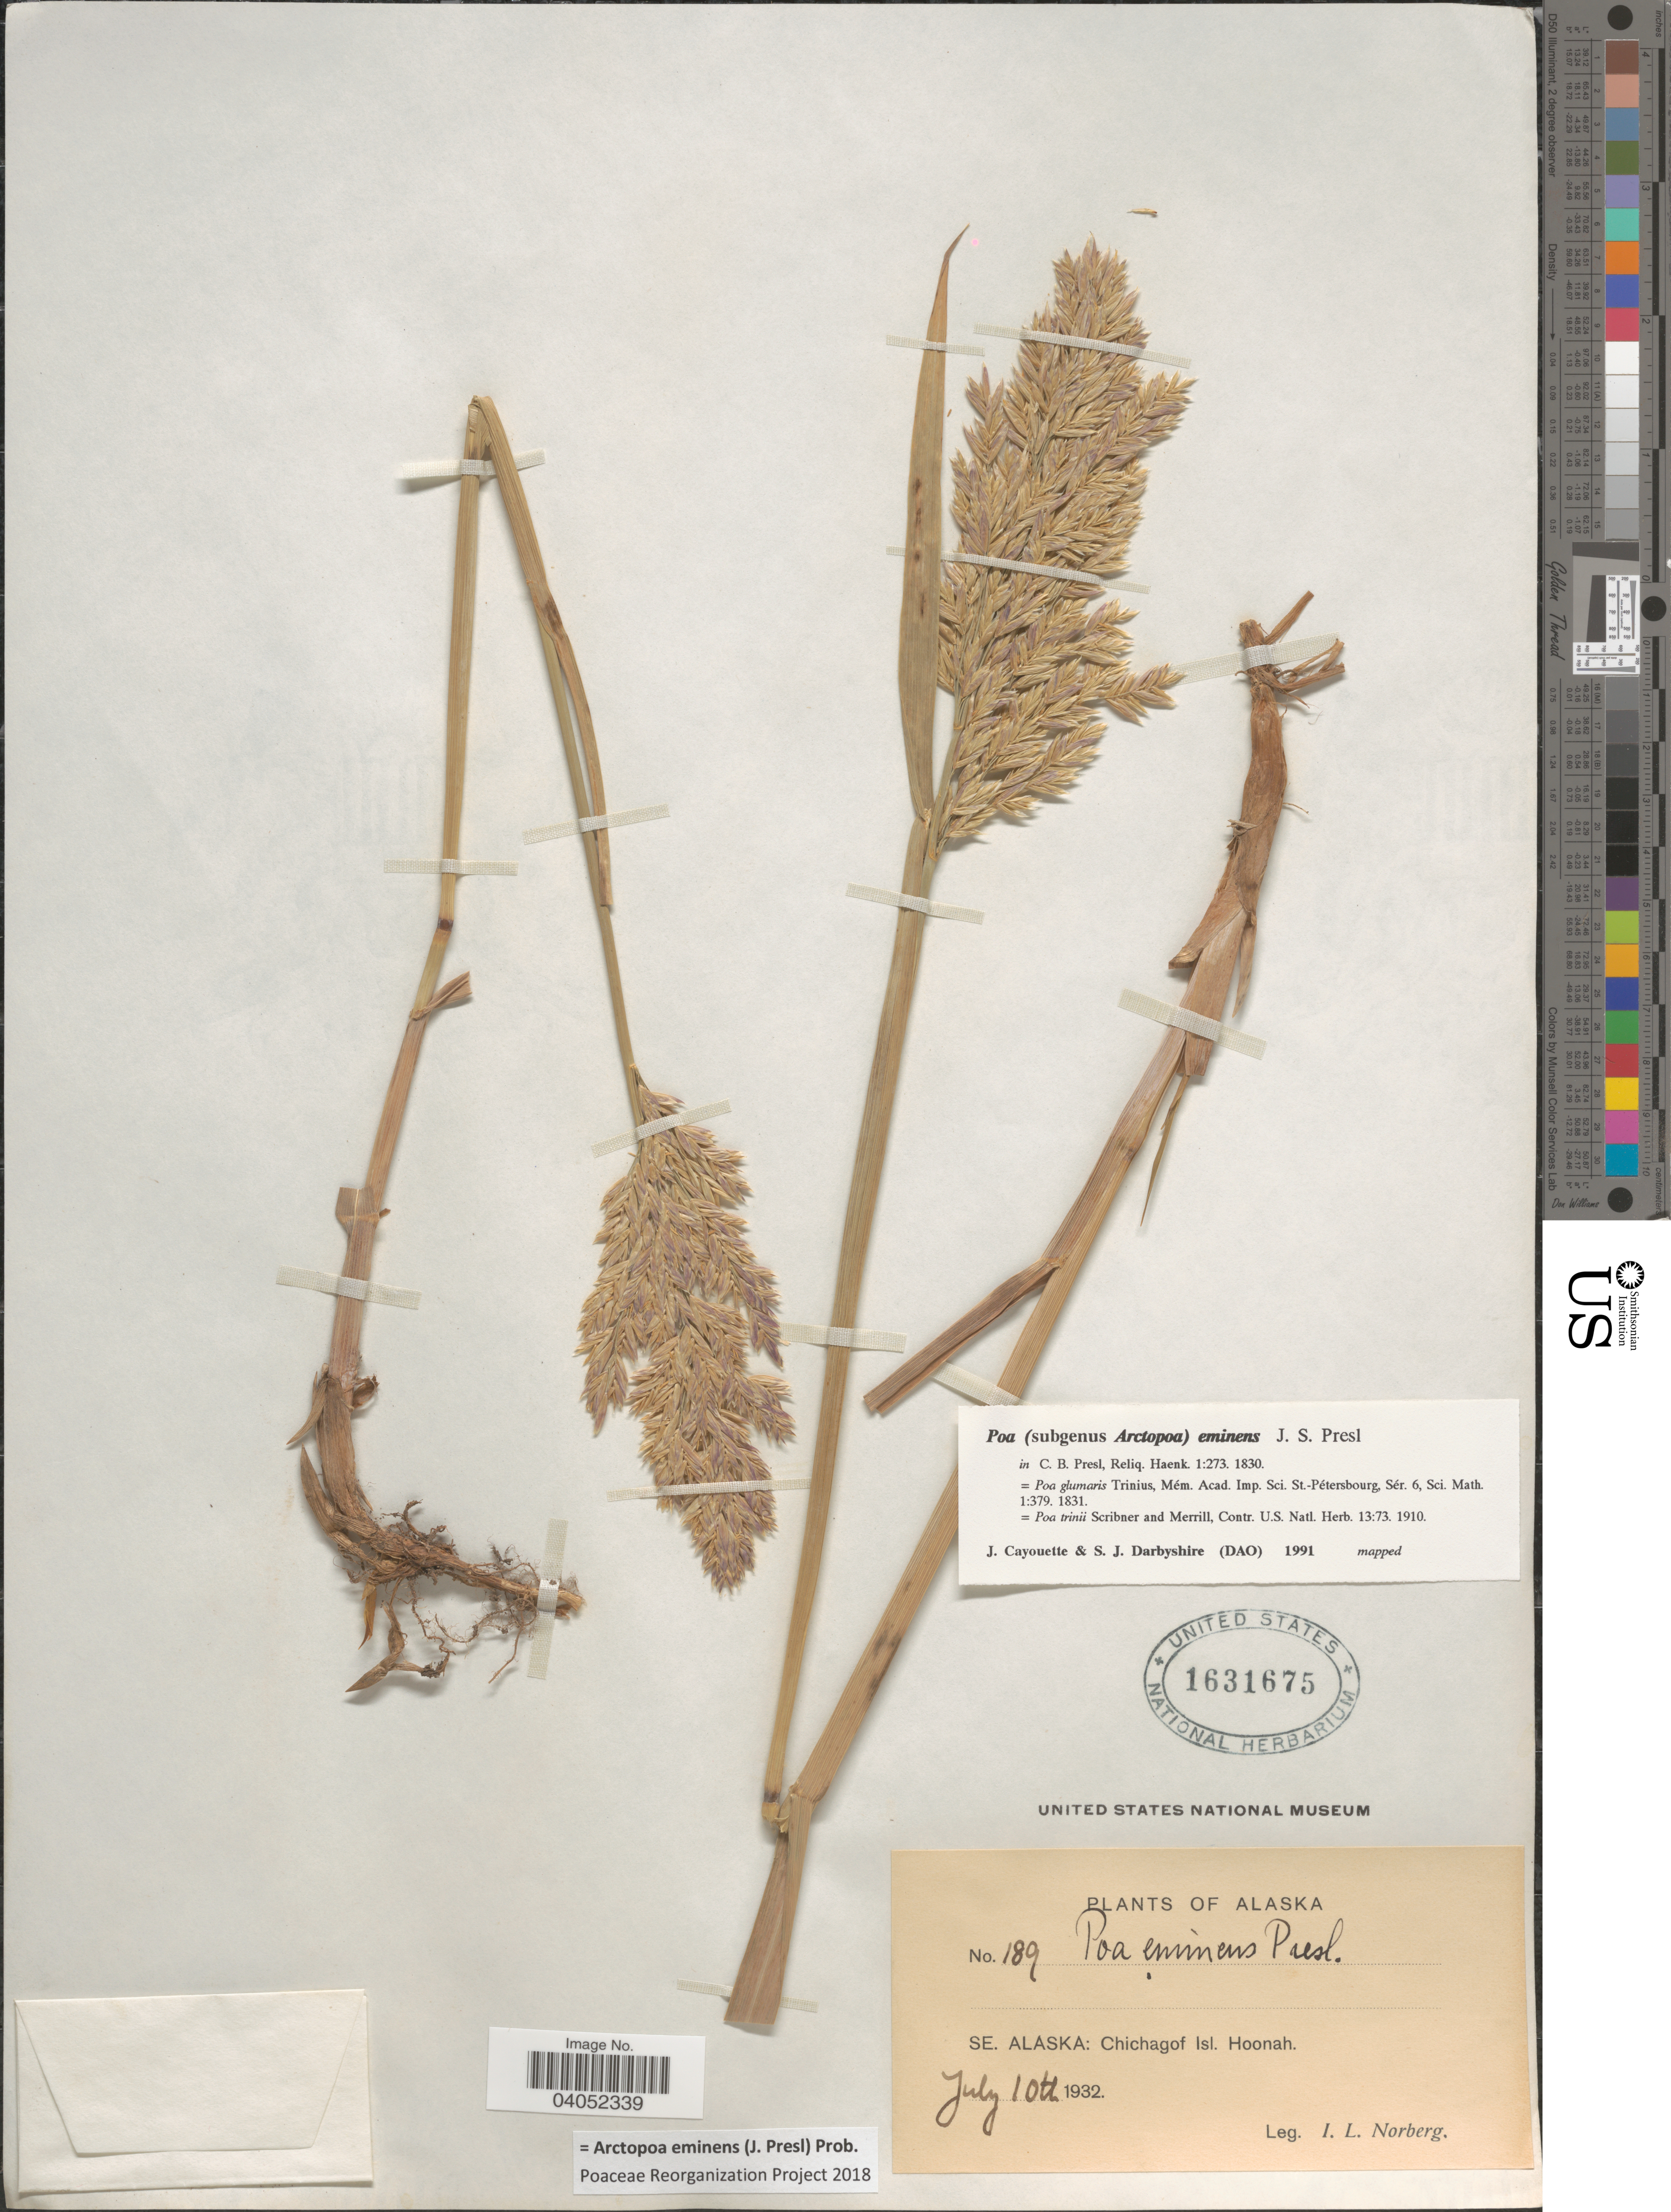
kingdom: Plantae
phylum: Tracheophyta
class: Liliopsida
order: Poales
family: Poaceae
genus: Arctopoa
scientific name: Arctopoa eminens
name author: (J. Presl) Prob.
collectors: I. Norberg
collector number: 189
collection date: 1932-07-10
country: United States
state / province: Alaska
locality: SE. Alaska: Chichagof Isl. Hoonah.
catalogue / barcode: US 1631675